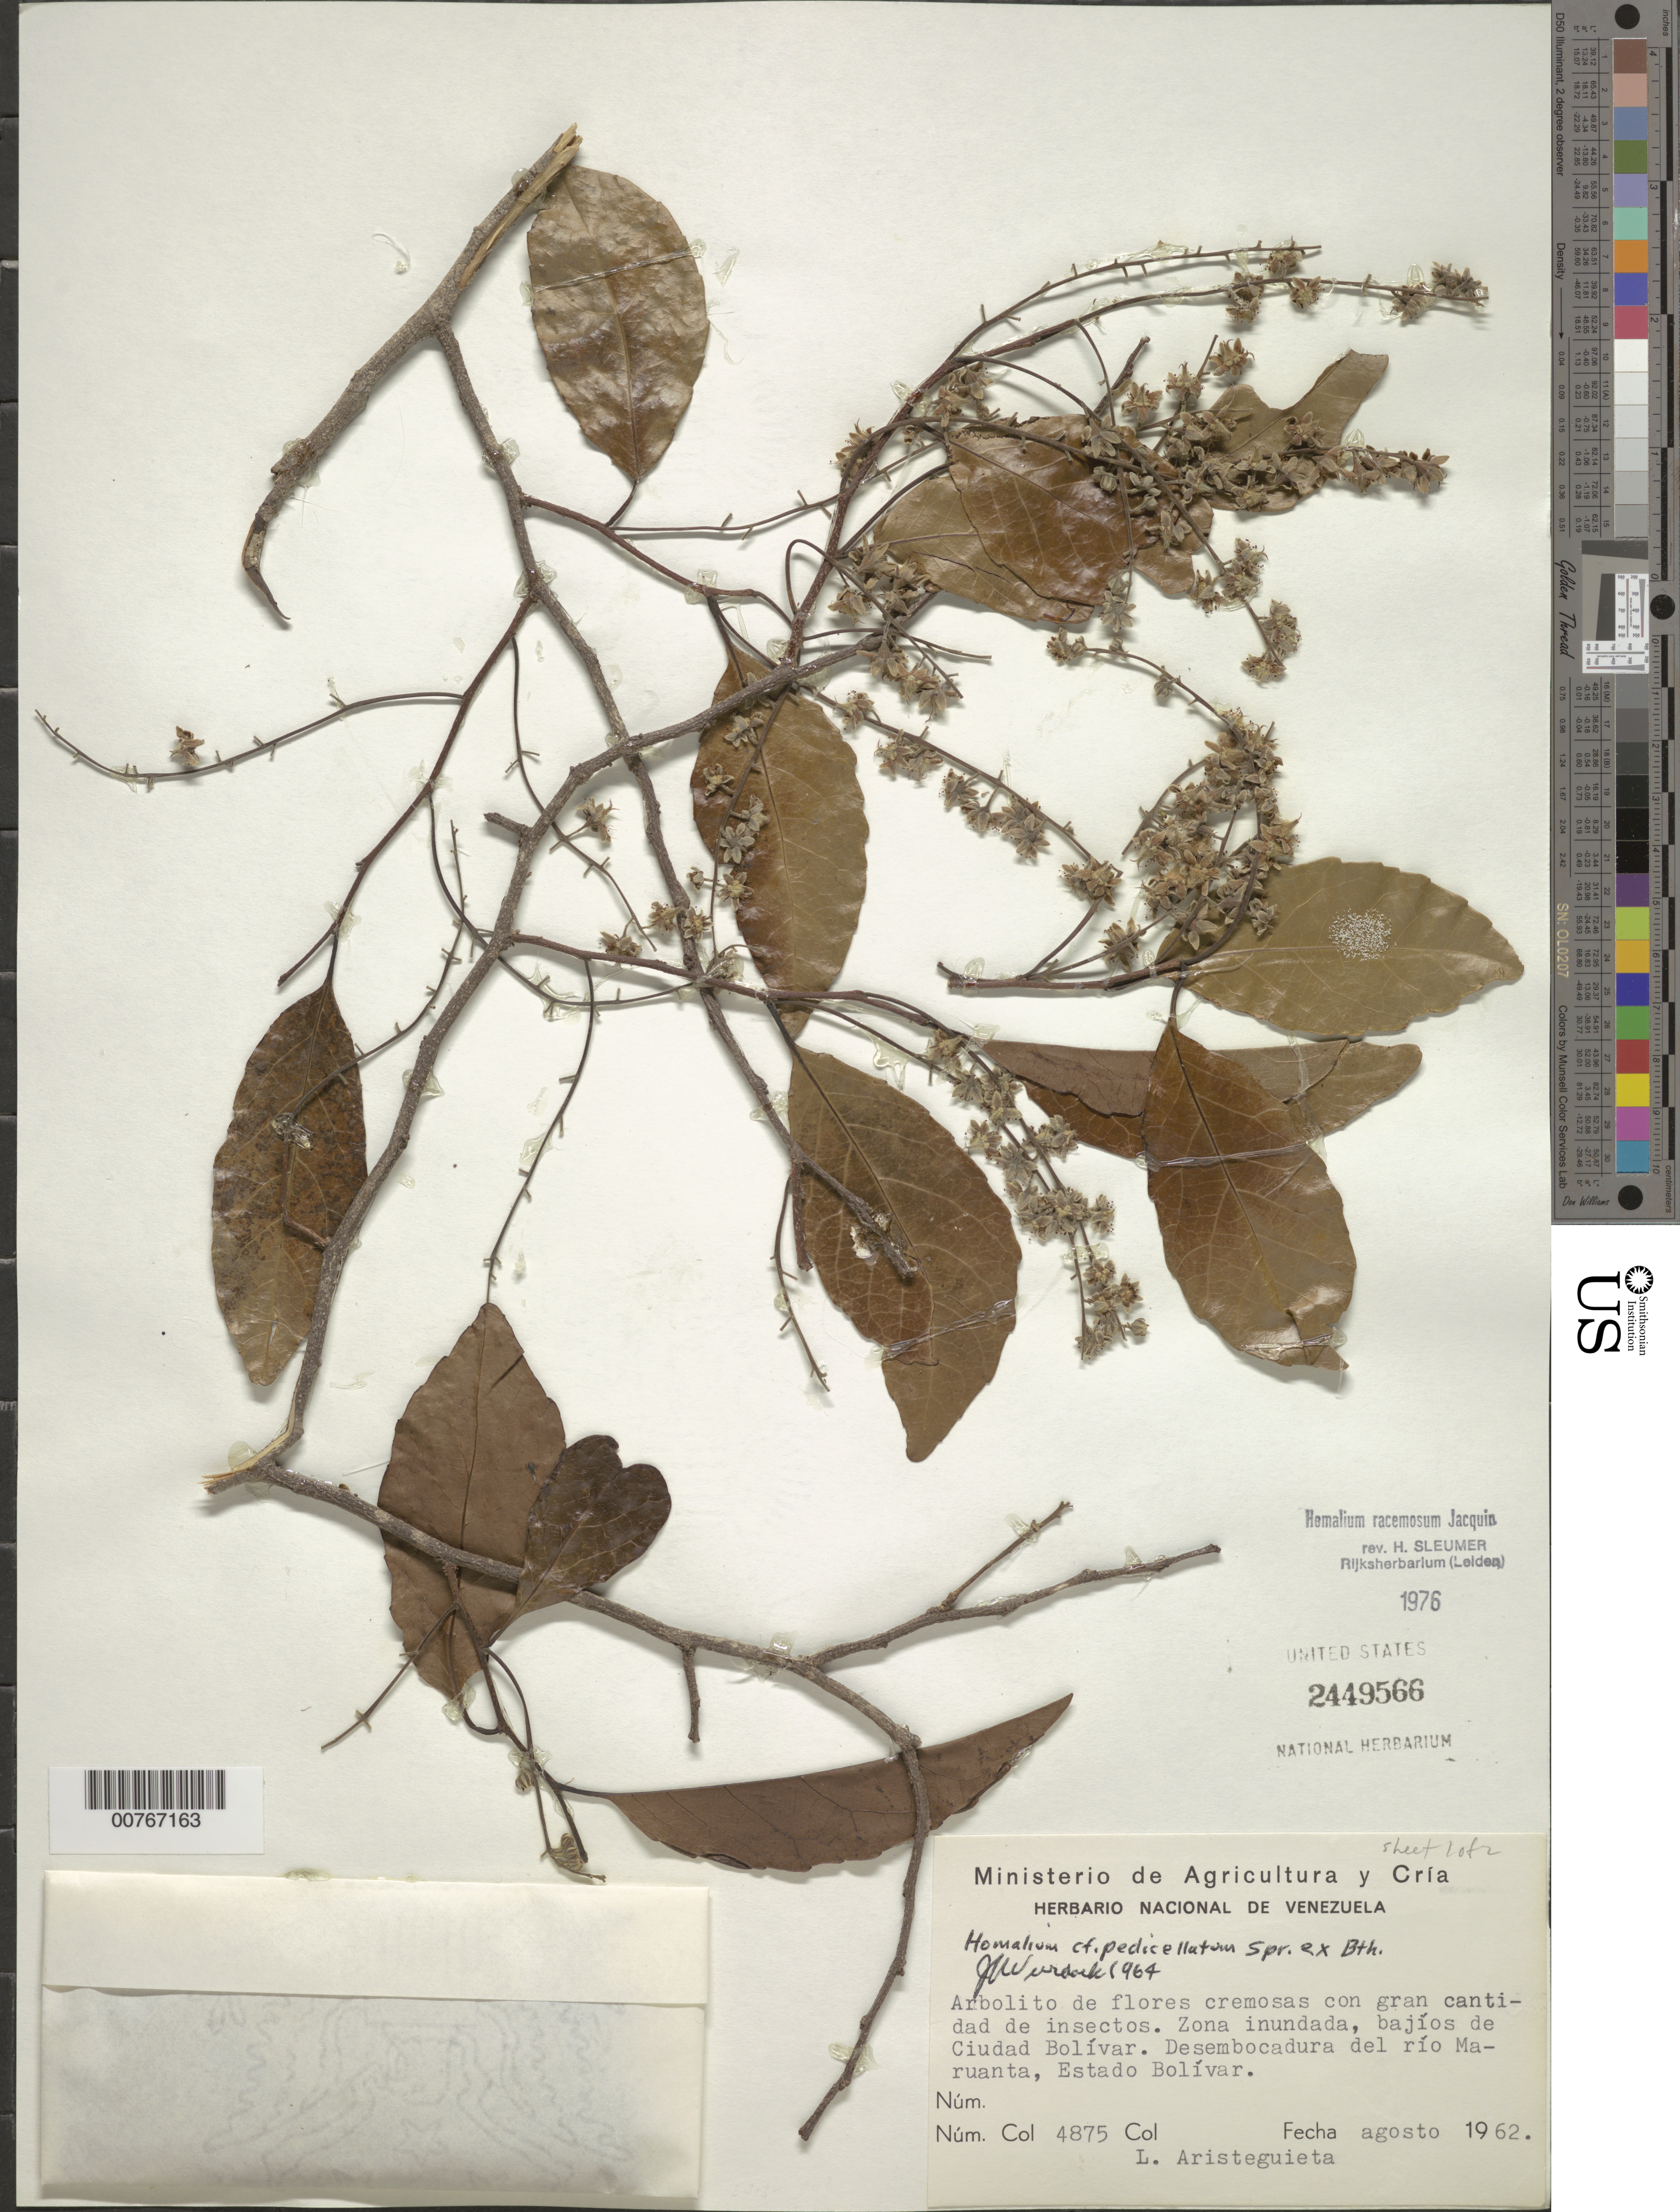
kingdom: Plantae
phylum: Tracheophyta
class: Magnoliopsida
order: Malpighiales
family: Salicaceae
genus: Homalium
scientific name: Homalium racemosum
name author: Jacq.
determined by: Sleumer, H. O.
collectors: L. Aristeguieta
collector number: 4875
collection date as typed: Aug-62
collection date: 1962-08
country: Venezuela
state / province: Bolívar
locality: Ciudad Bolívar, Río Maruanta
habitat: Inundated zone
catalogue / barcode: US 2449566